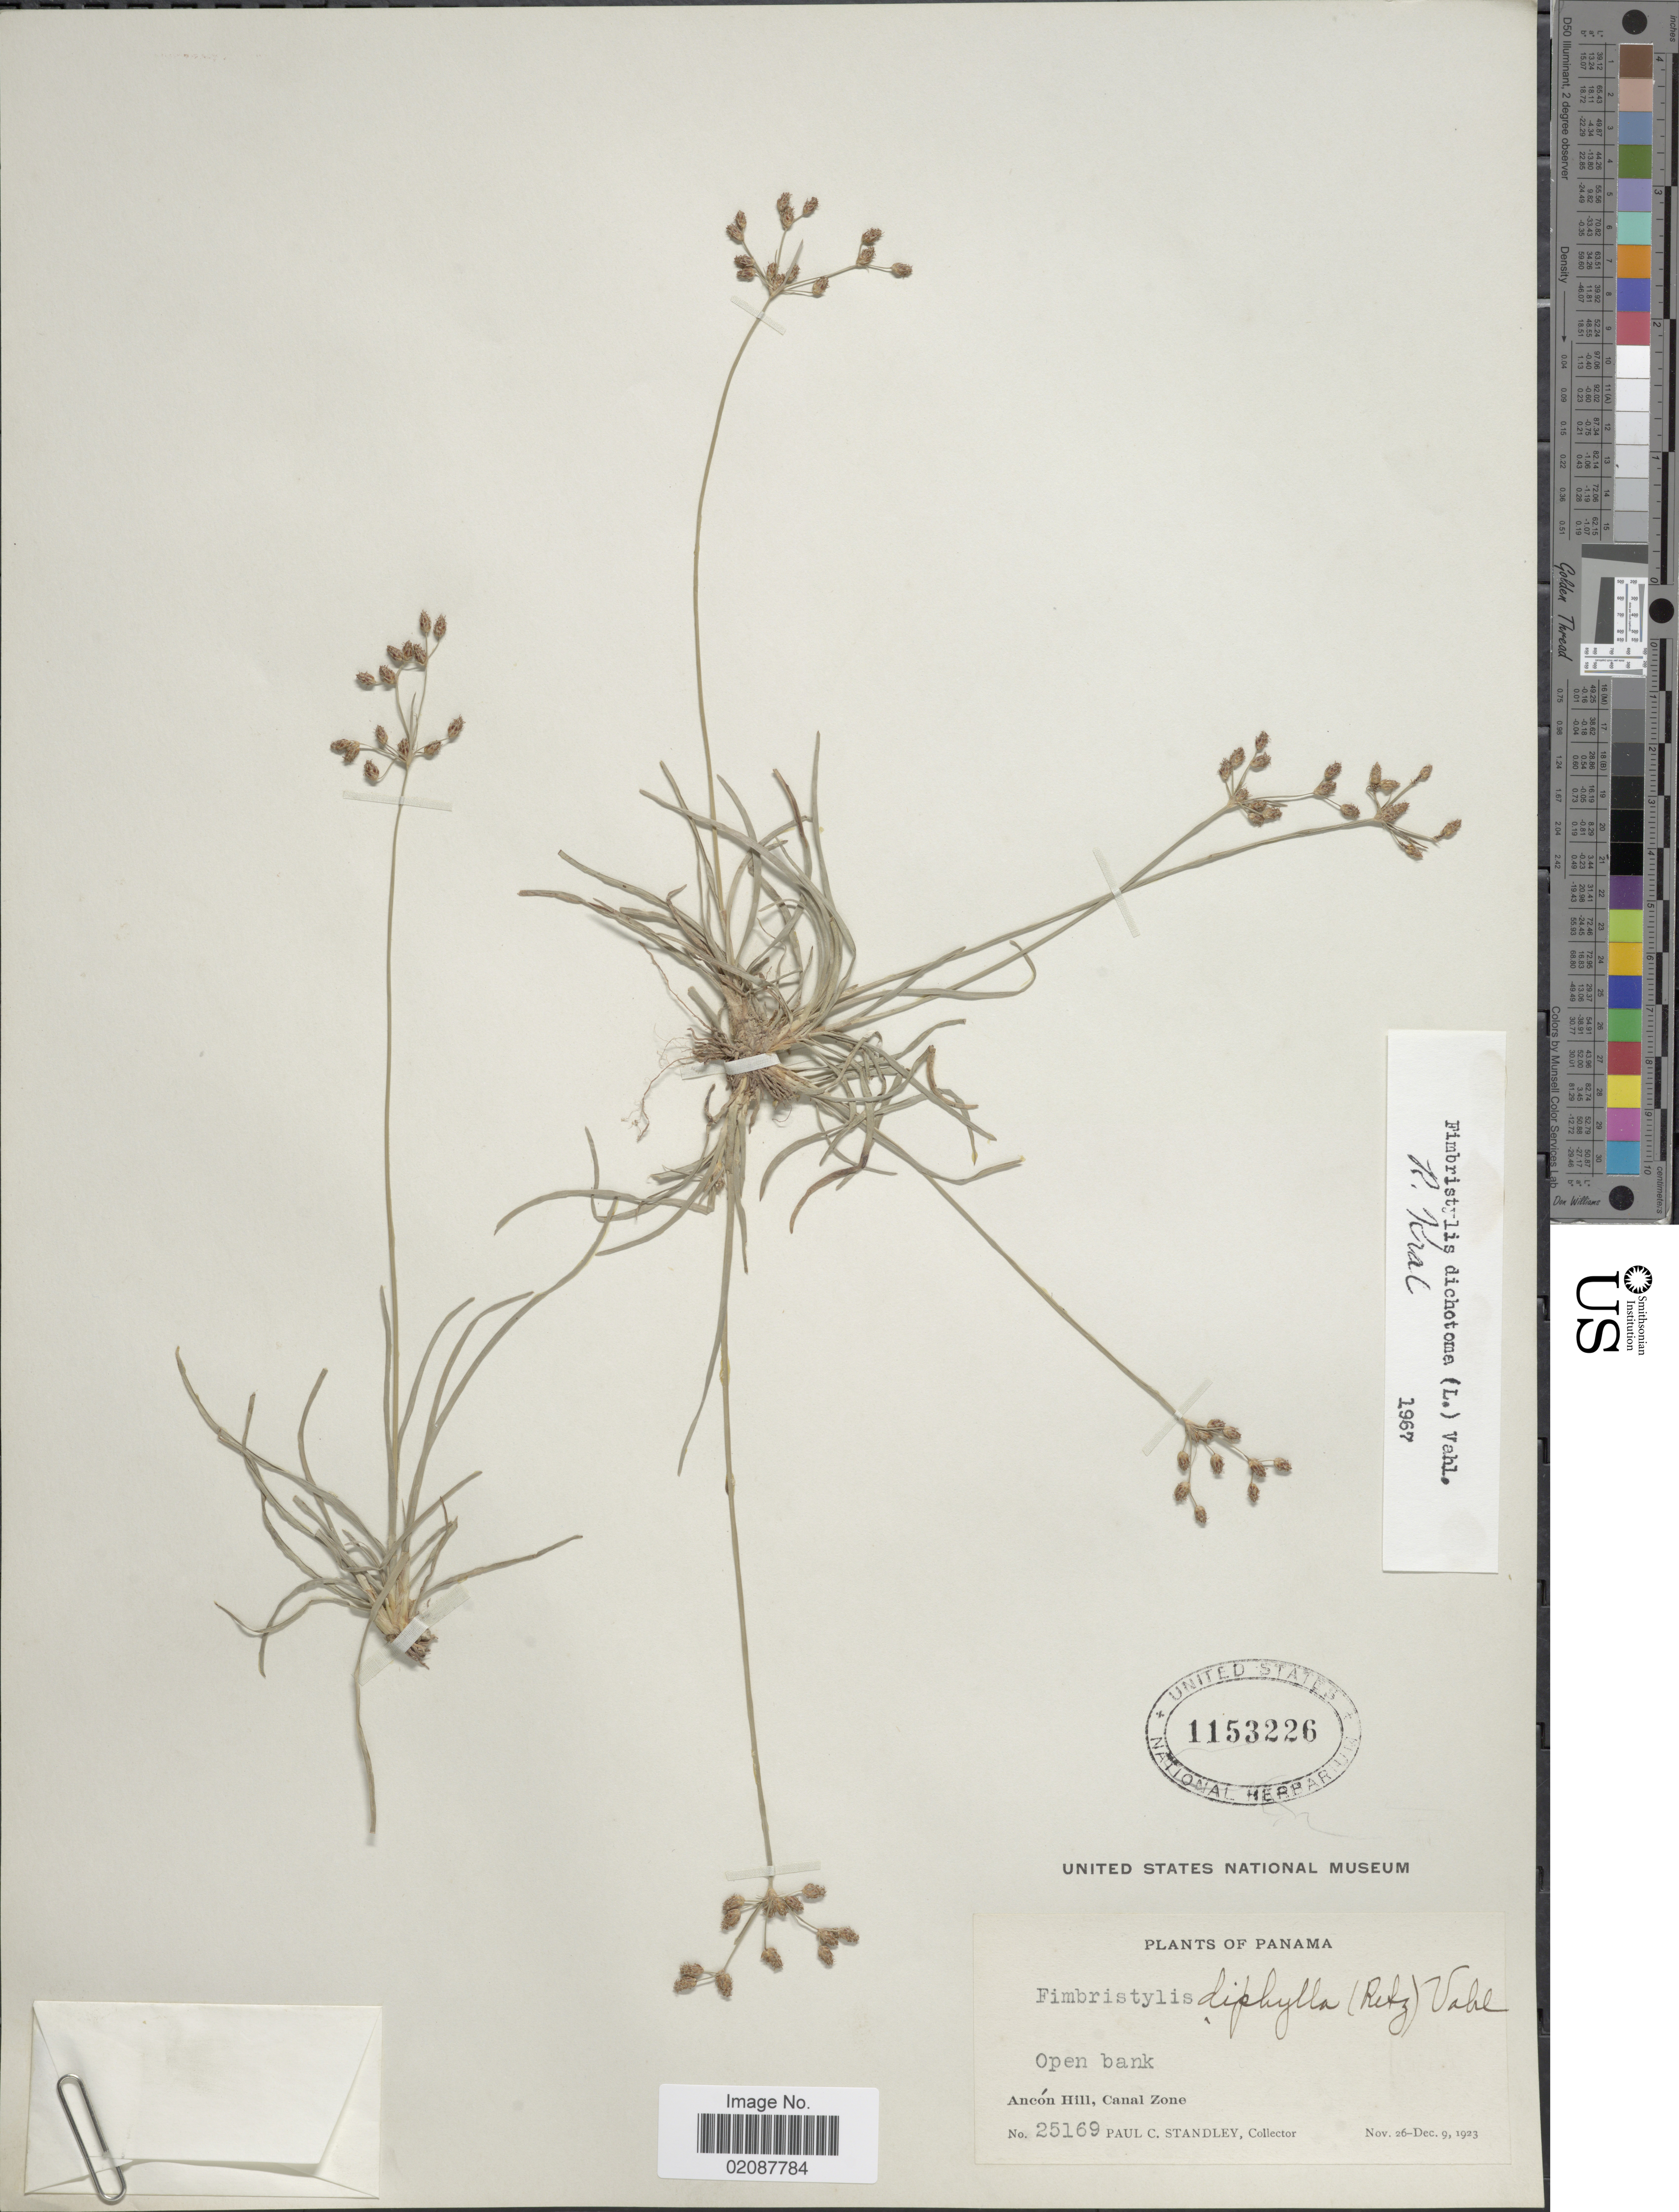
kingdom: Plantae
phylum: Tracheophyta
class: Liliopsida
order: Poales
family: Cyperaceae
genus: Fimbristylis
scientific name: Fimbristylis dichotoma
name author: (L.) Vahl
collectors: P. C. Standley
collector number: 25169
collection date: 1923-11-26/1923-12-09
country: Panama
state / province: Colón / Panamá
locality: Arncon Hill, Canal Zone, open bank.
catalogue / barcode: US 1153226